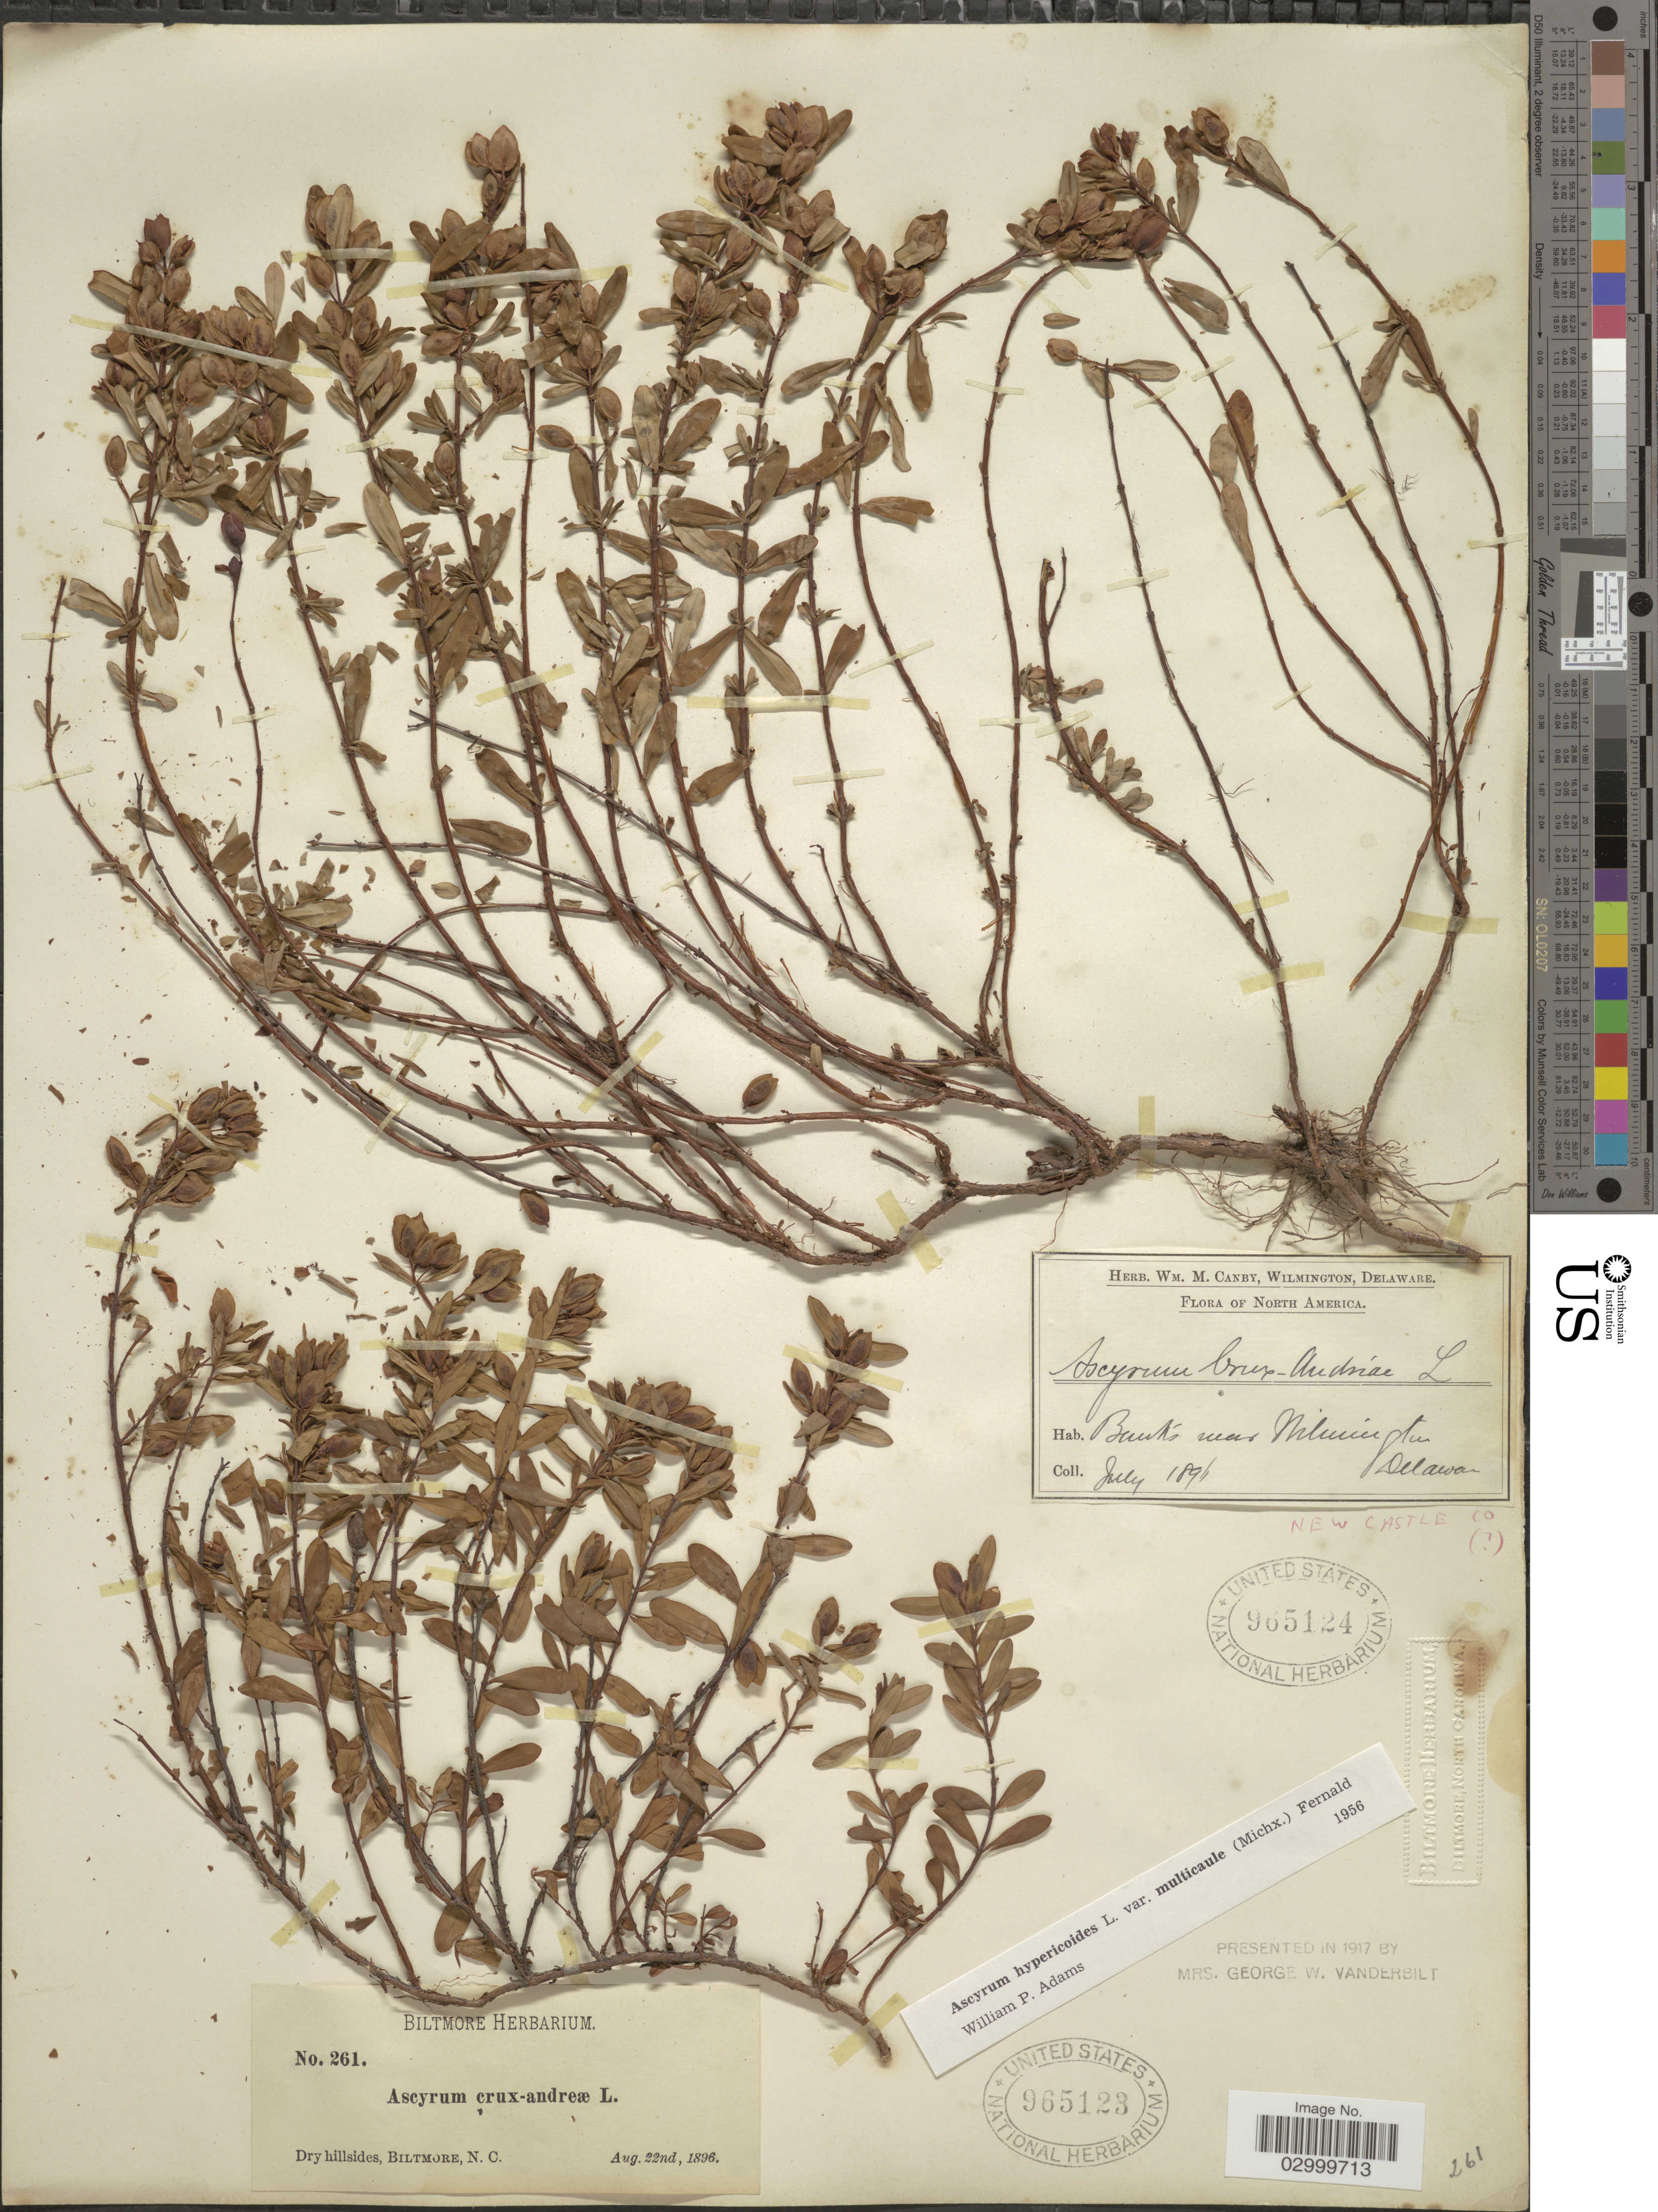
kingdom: Plantae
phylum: Tracheophyta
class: Magnoliopsida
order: Malpighiales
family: Hypericaceae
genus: Hypericum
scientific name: Hypericum stragulum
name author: W.P. Adams & N. Robson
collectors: ex herb. Biltmore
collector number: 261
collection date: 1896-08-22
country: United States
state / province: North Carolina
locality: Biltmore.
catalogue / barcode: US 965123